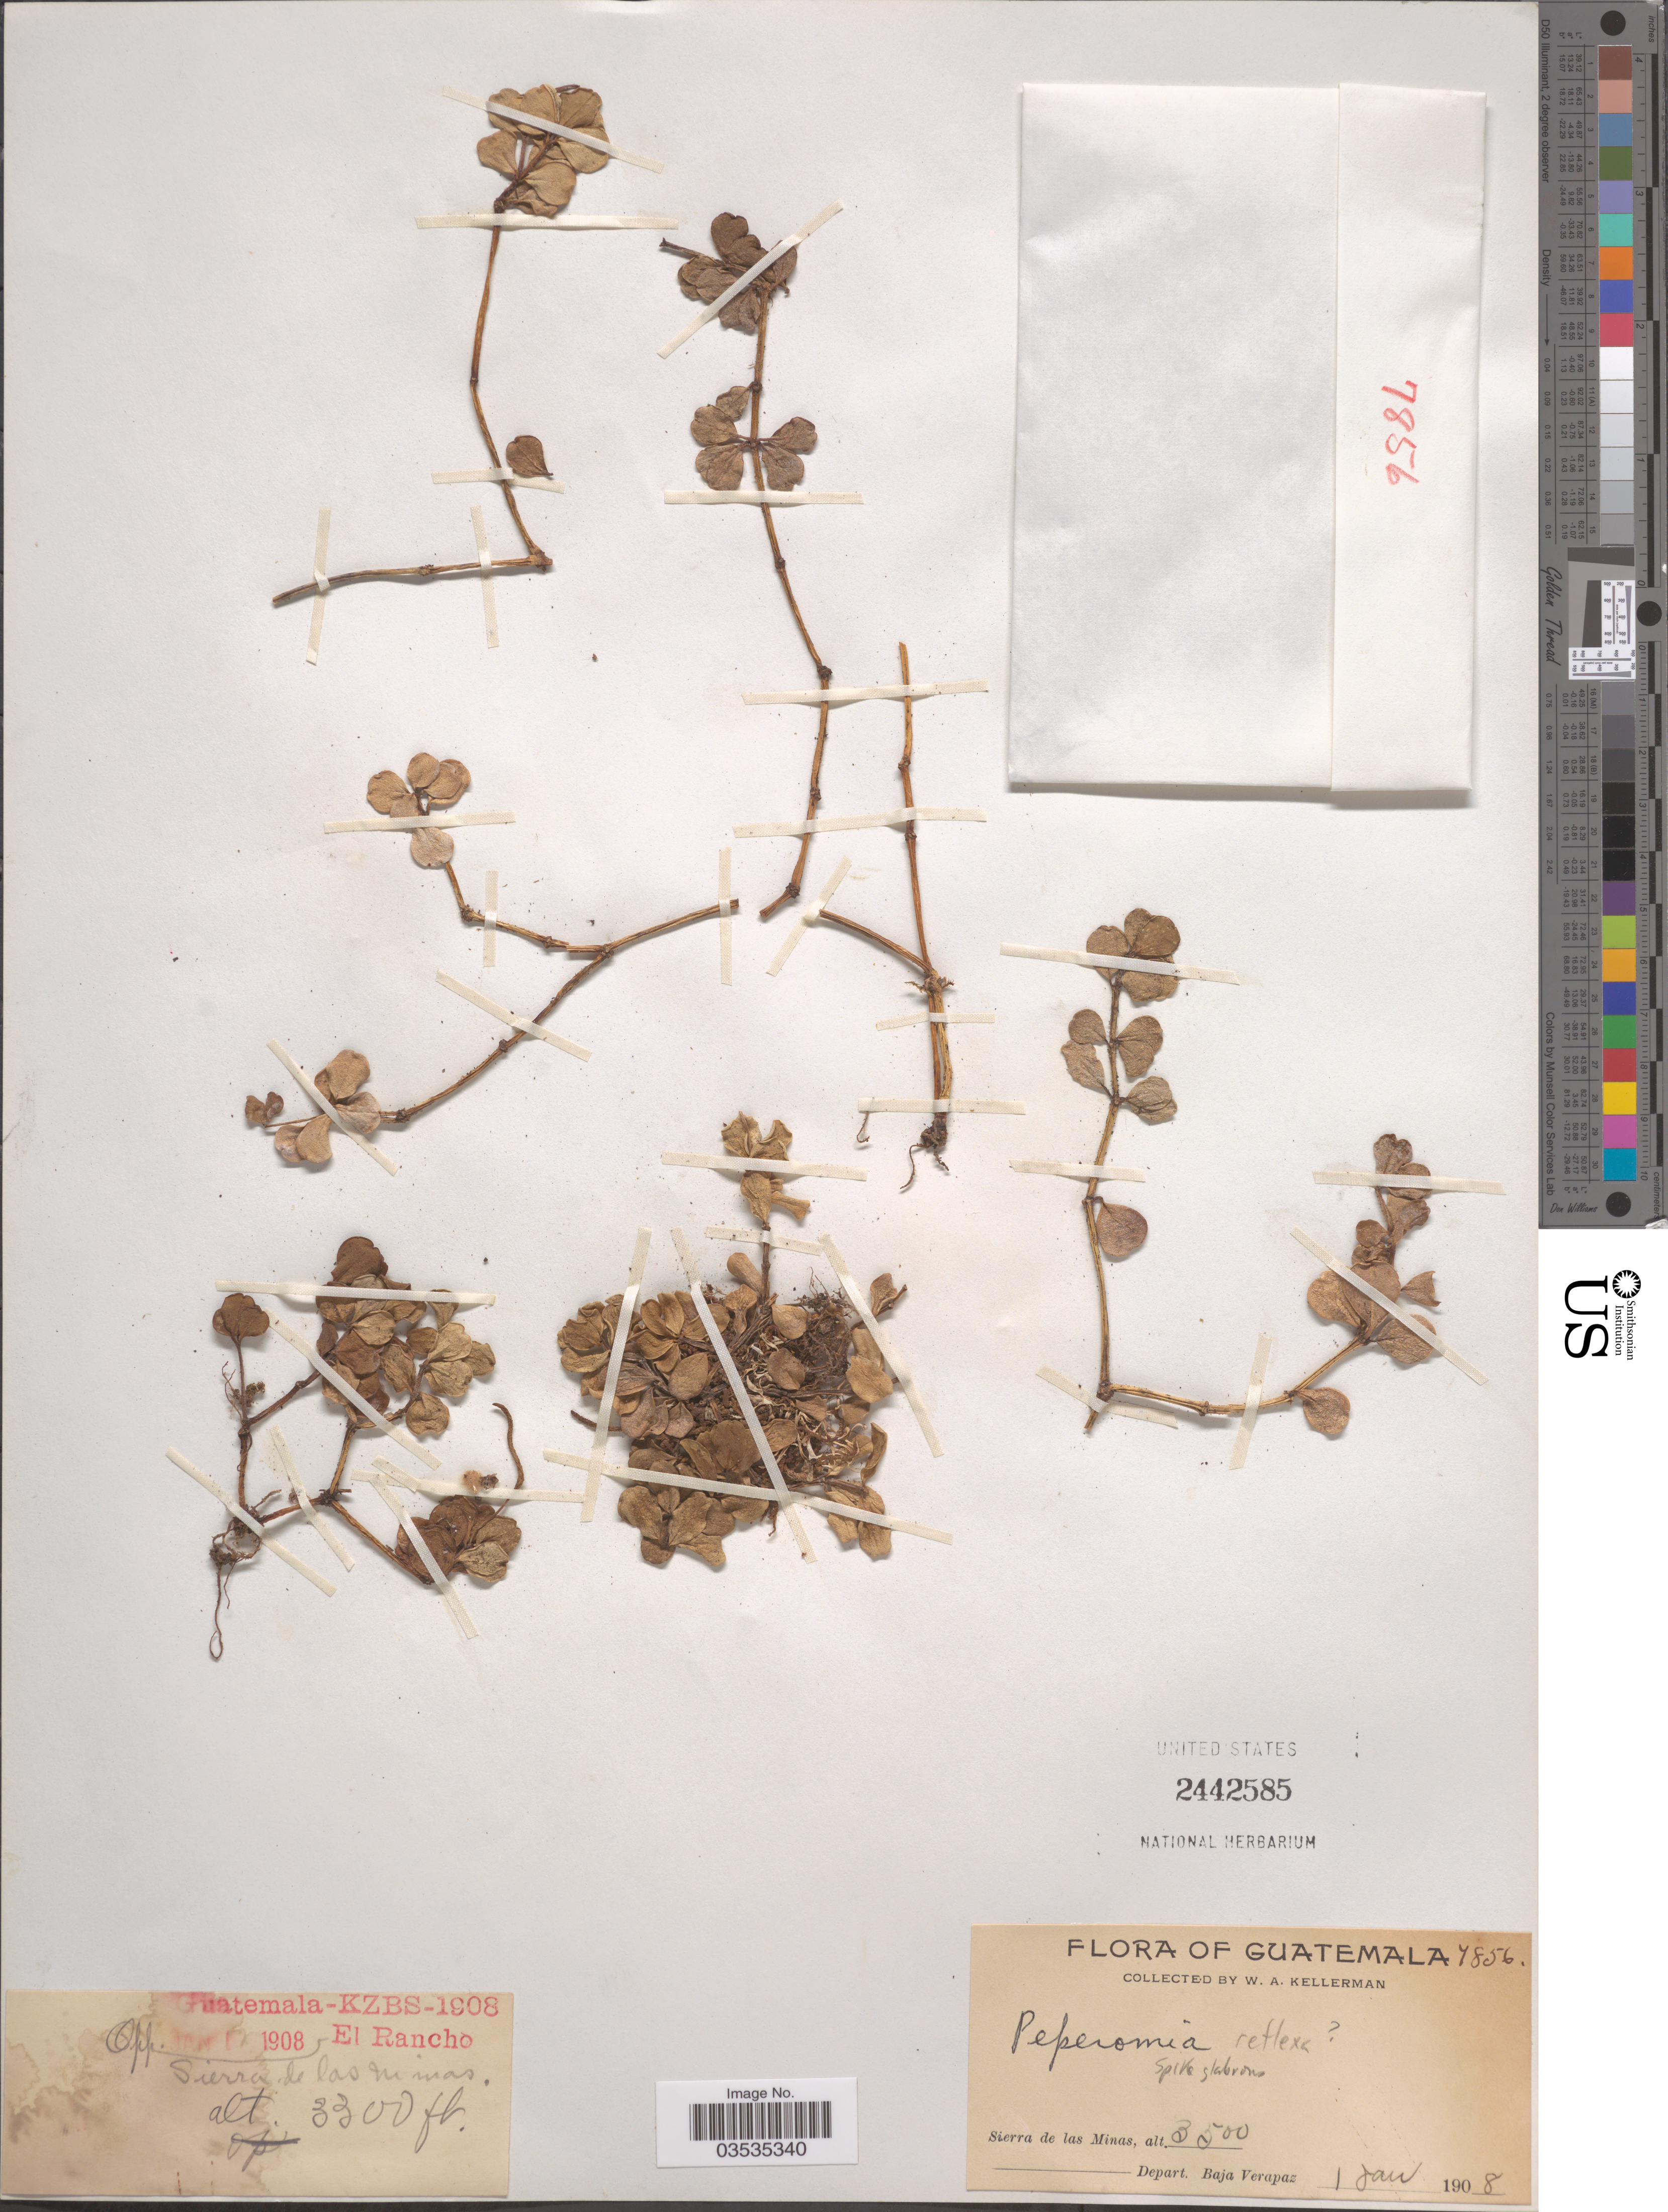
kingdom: Plantae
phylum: Tracheophyta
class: Magnoliopsida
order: Piperales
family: Piperaceae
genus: Peperomia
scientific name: Peperomia quadrifolia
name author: (L.) Kunth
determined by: Jiménez, José Estaban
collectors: W. Kellerman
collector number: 4856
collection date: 1908-01-01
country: Guatemala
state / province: Baja Verapaz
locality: Sierra de las Minas. Depart. Baja Verapaz. El Rancho.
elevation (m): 1067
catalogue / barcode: US 2442585